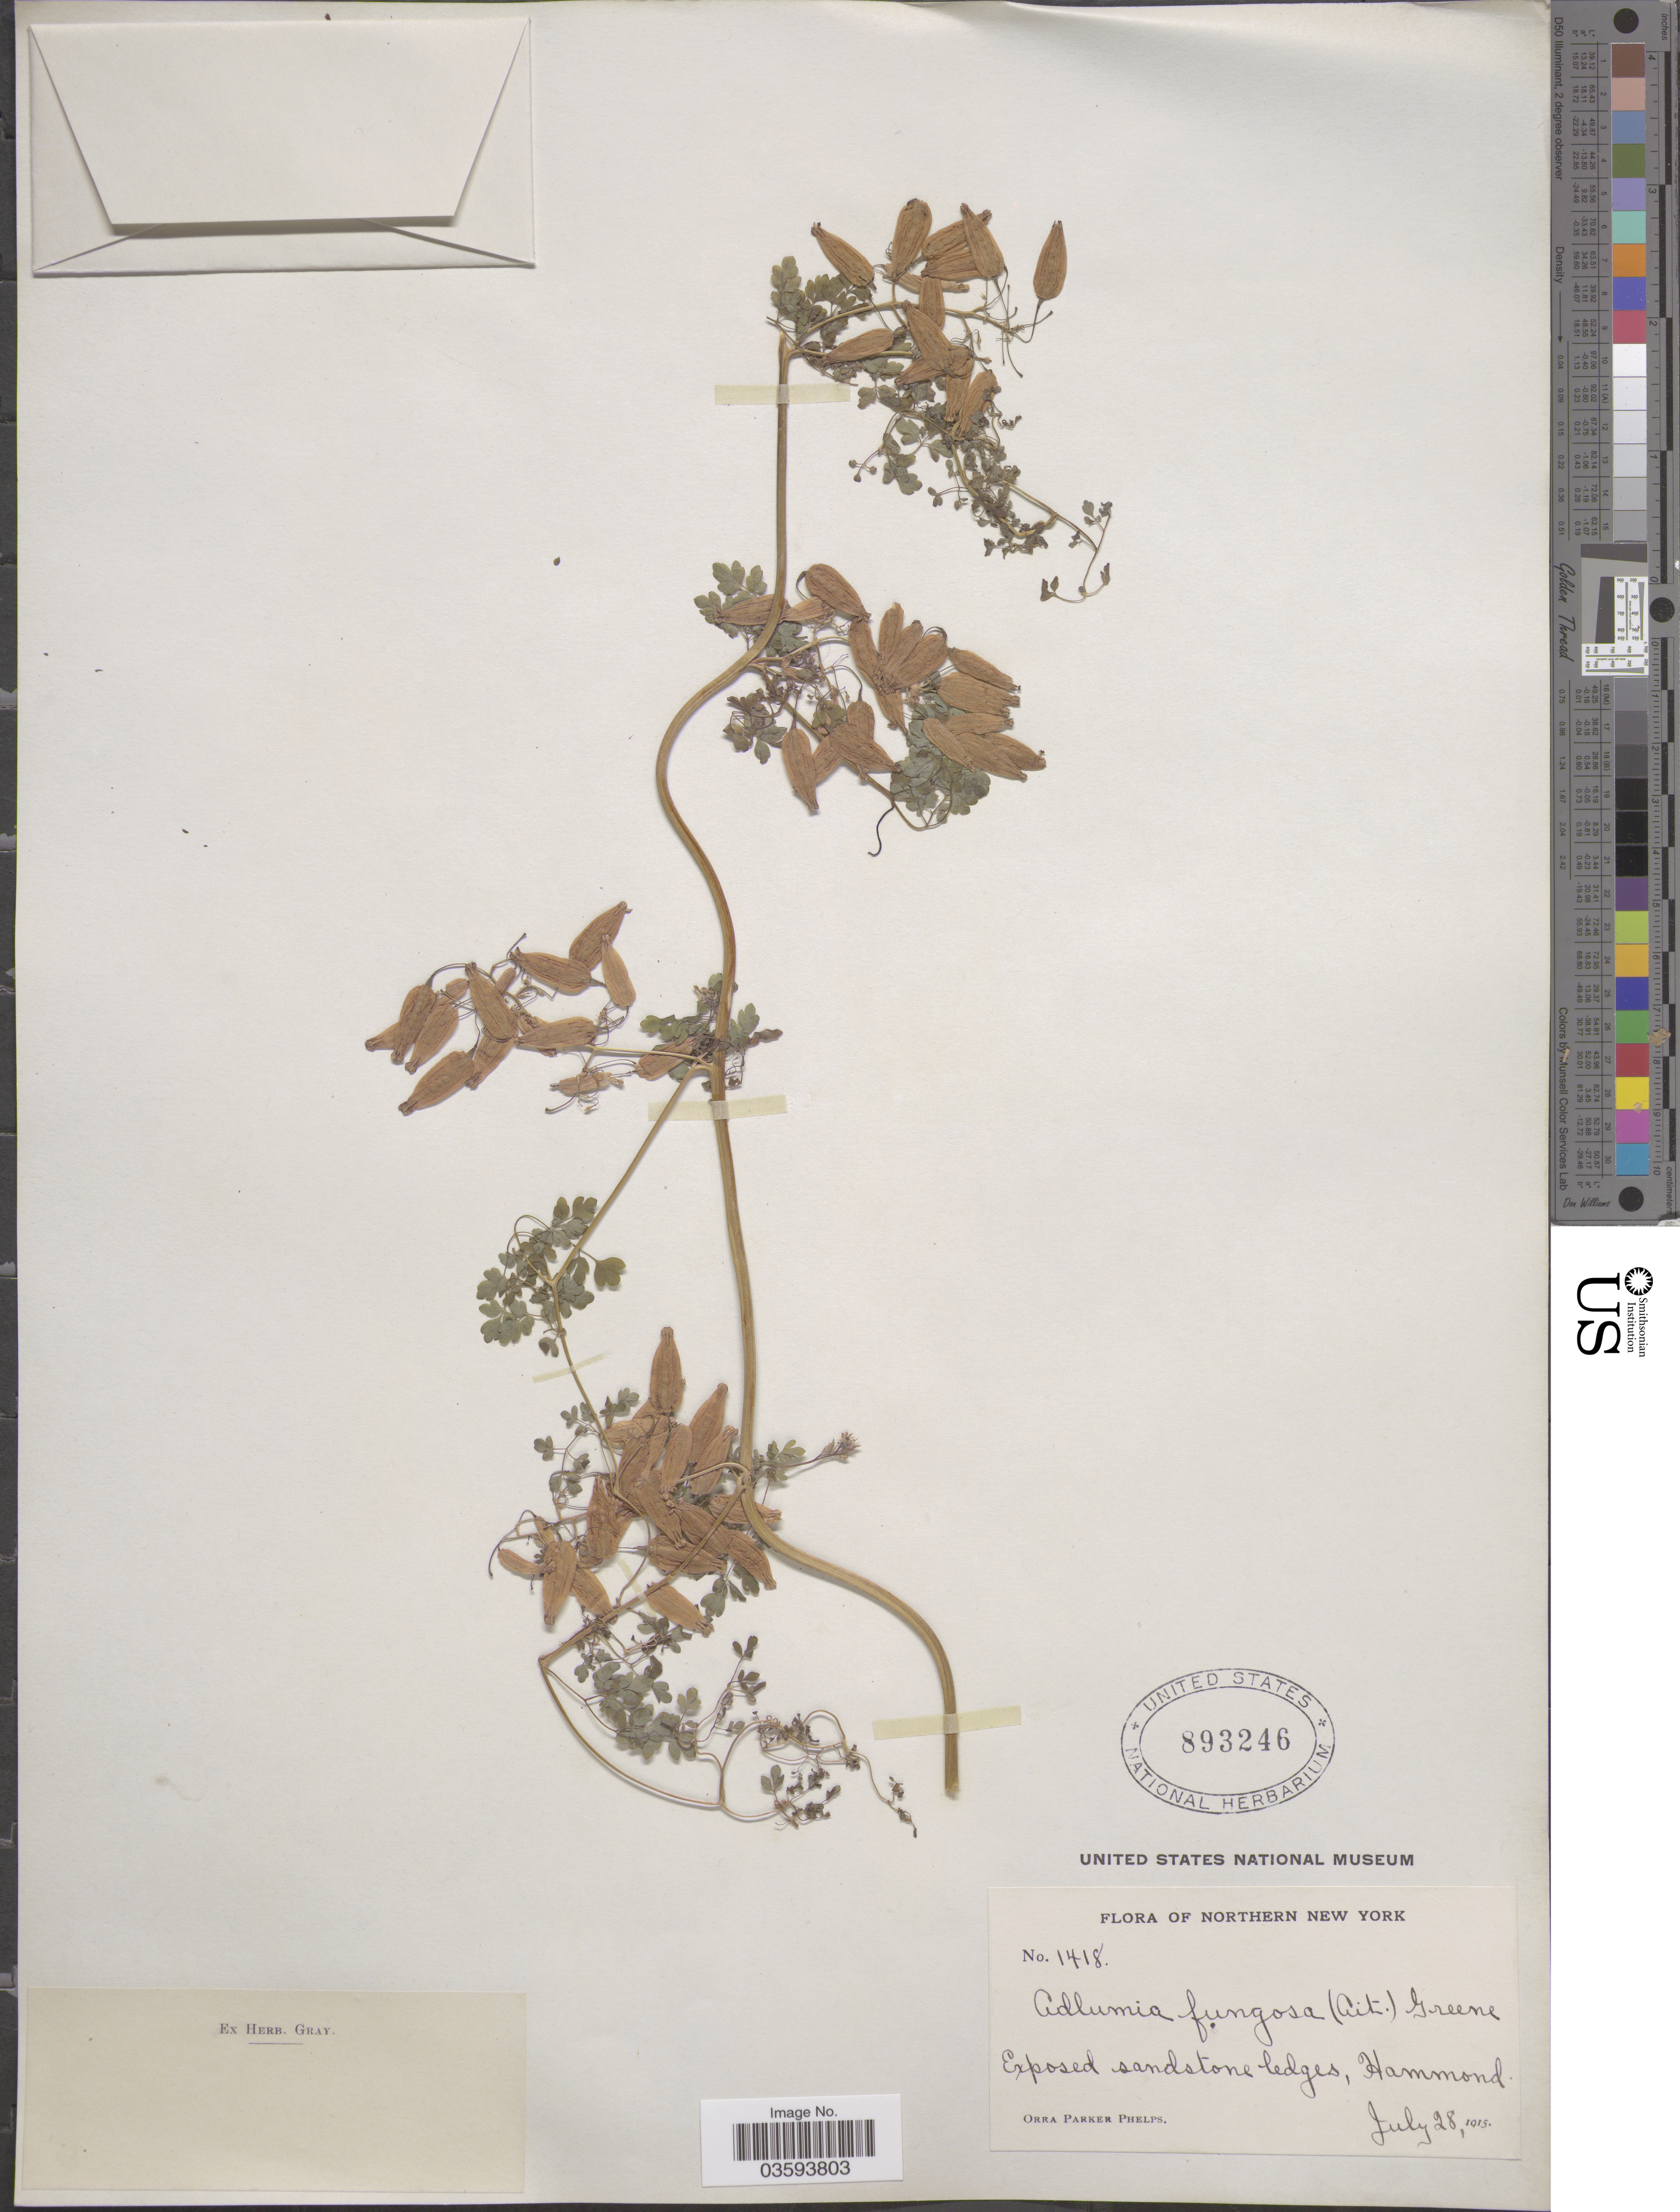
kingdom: Plantae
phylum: Tracheophyta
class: Magnoliopsida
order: Ranunculales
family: Papaveraceae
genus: Adlumia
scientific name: Adlumia fungosa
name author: (Aiton) Greene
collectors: O. P. Phelps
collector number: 1418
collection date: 1915-07-28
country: United States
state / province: New York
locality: Exposed sandstone ledges, Hammond.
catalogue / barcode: US 893246